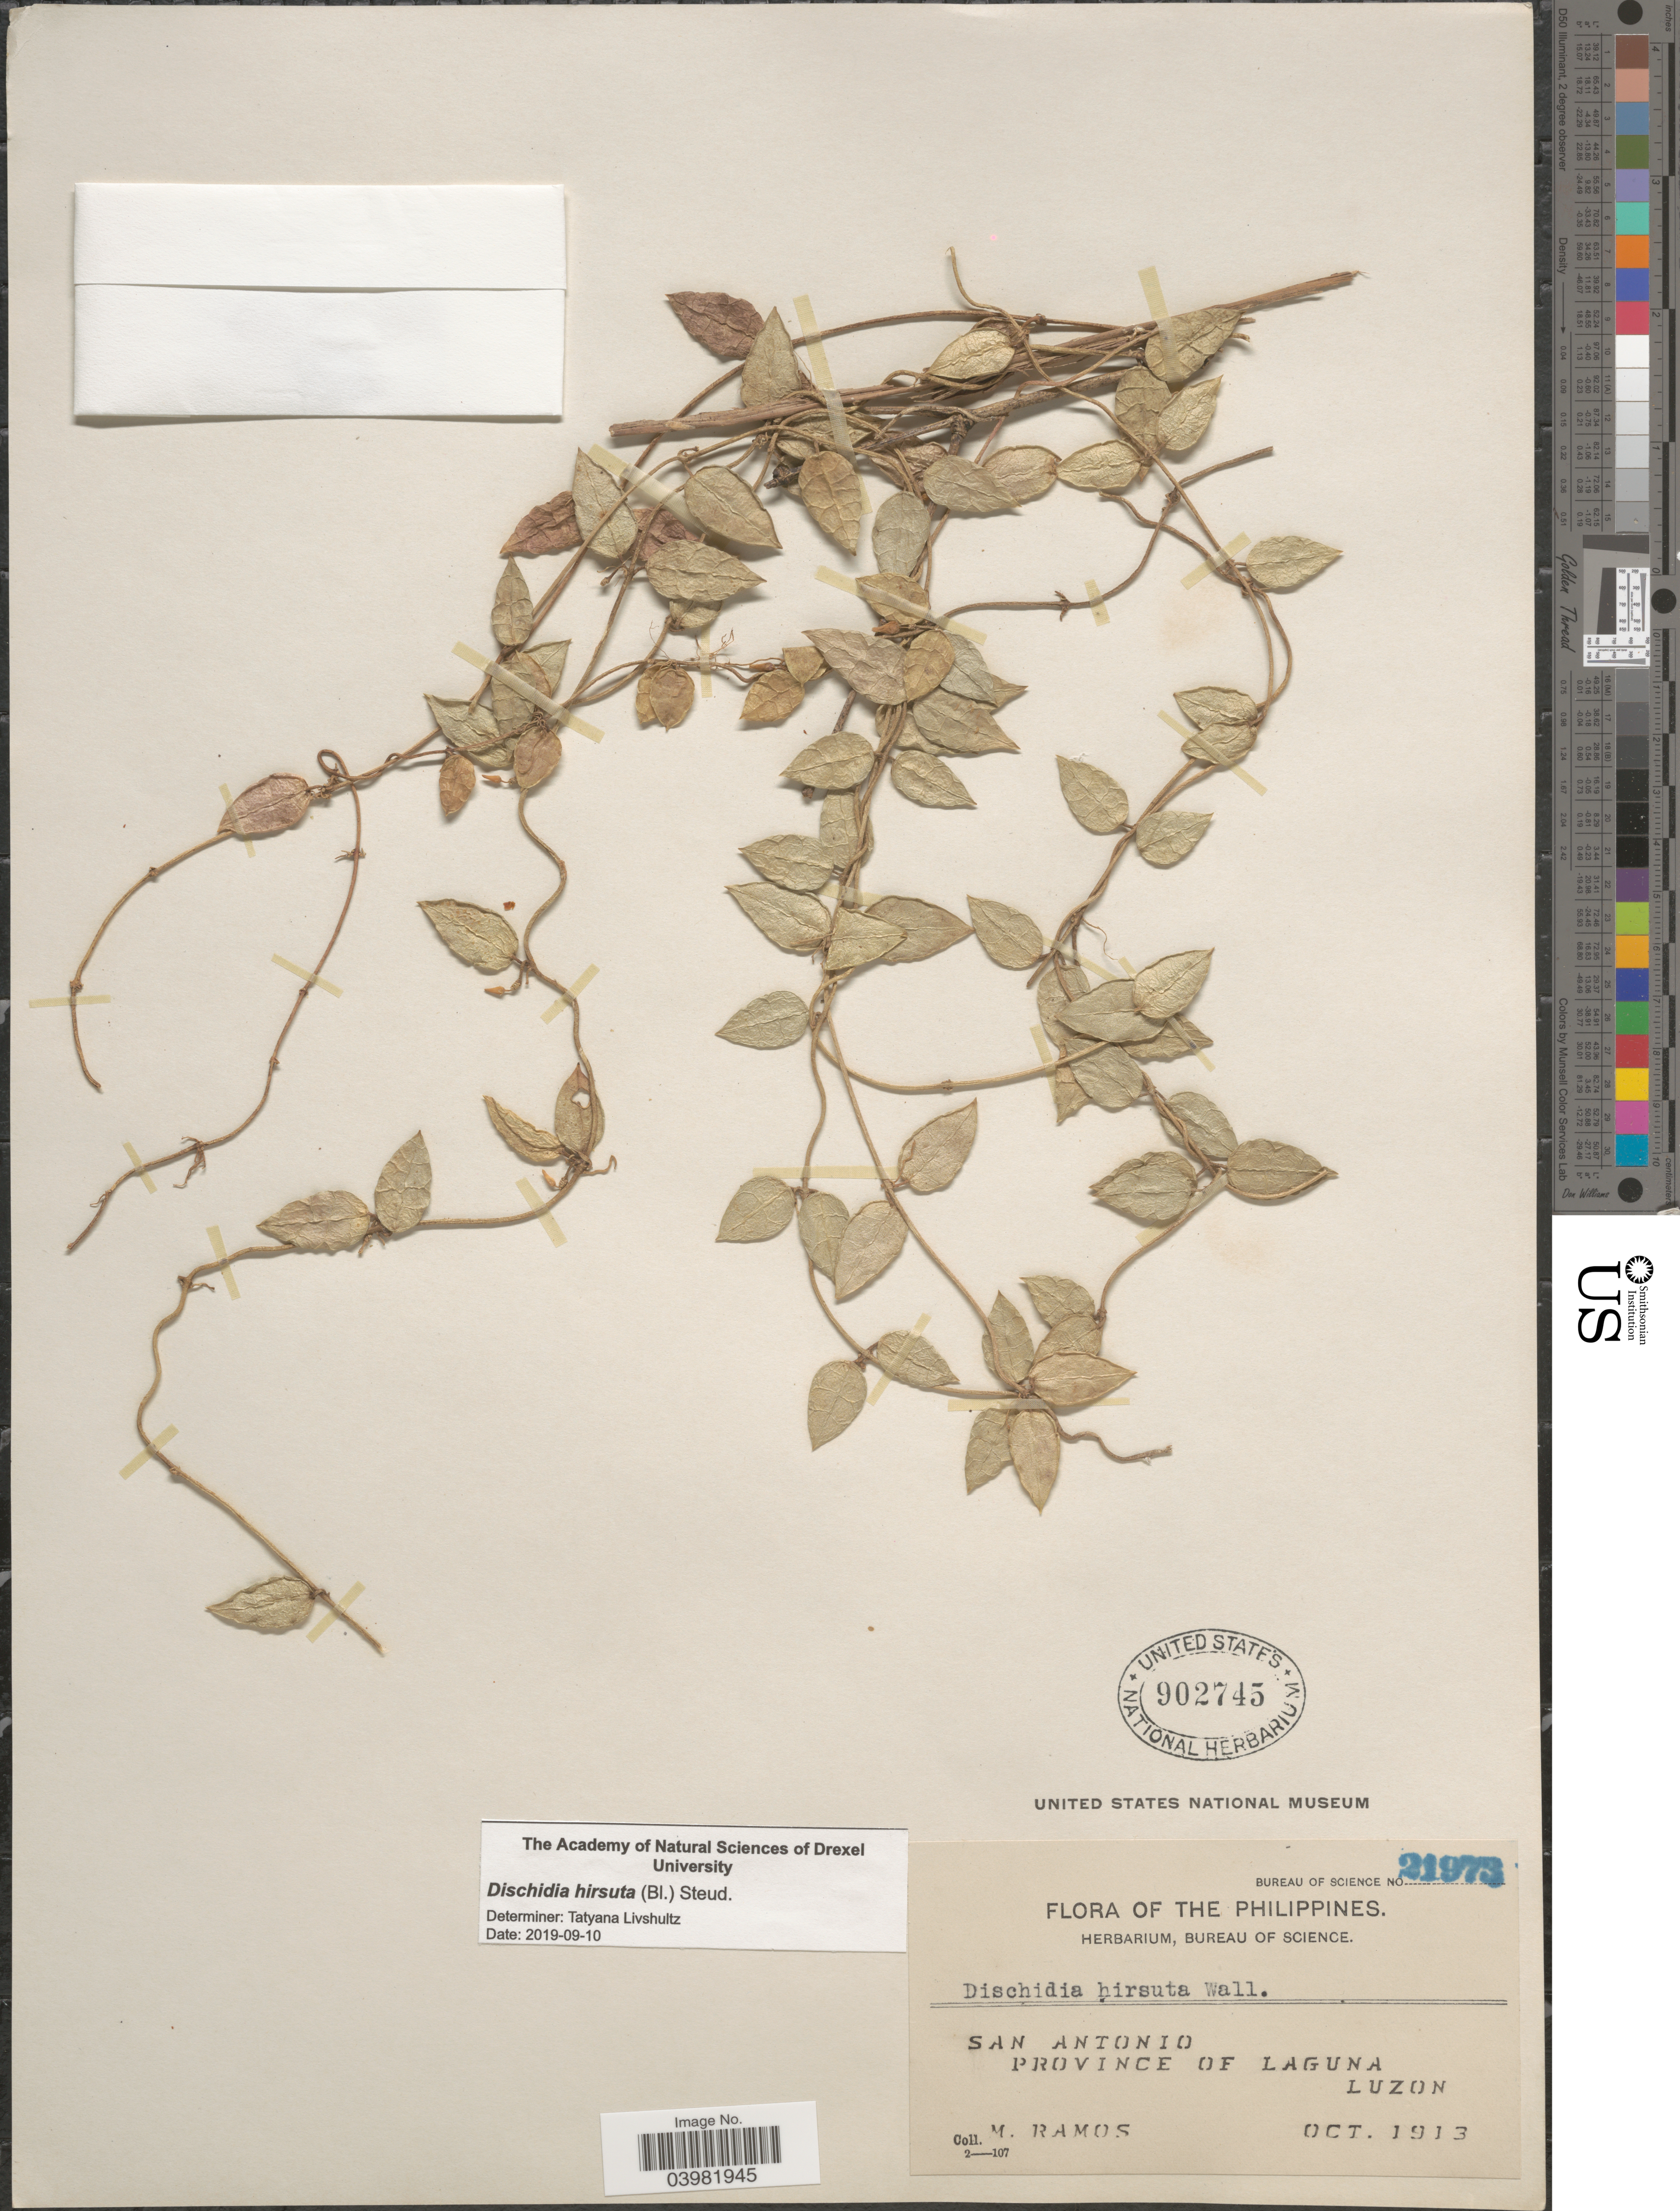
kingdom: Plantae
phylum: Tracheophyta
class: Magnoliopsida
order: Gentianales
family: Apocynaceae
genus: Dischidia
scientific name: Dischidia hirsuta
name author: (Blume) Decne.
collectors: M. Ramos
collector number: Bureau of Science 21973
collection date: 1913-10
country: Philippines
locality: San Antonio. Province of Laguna. Luzon.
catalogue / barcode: US 902745